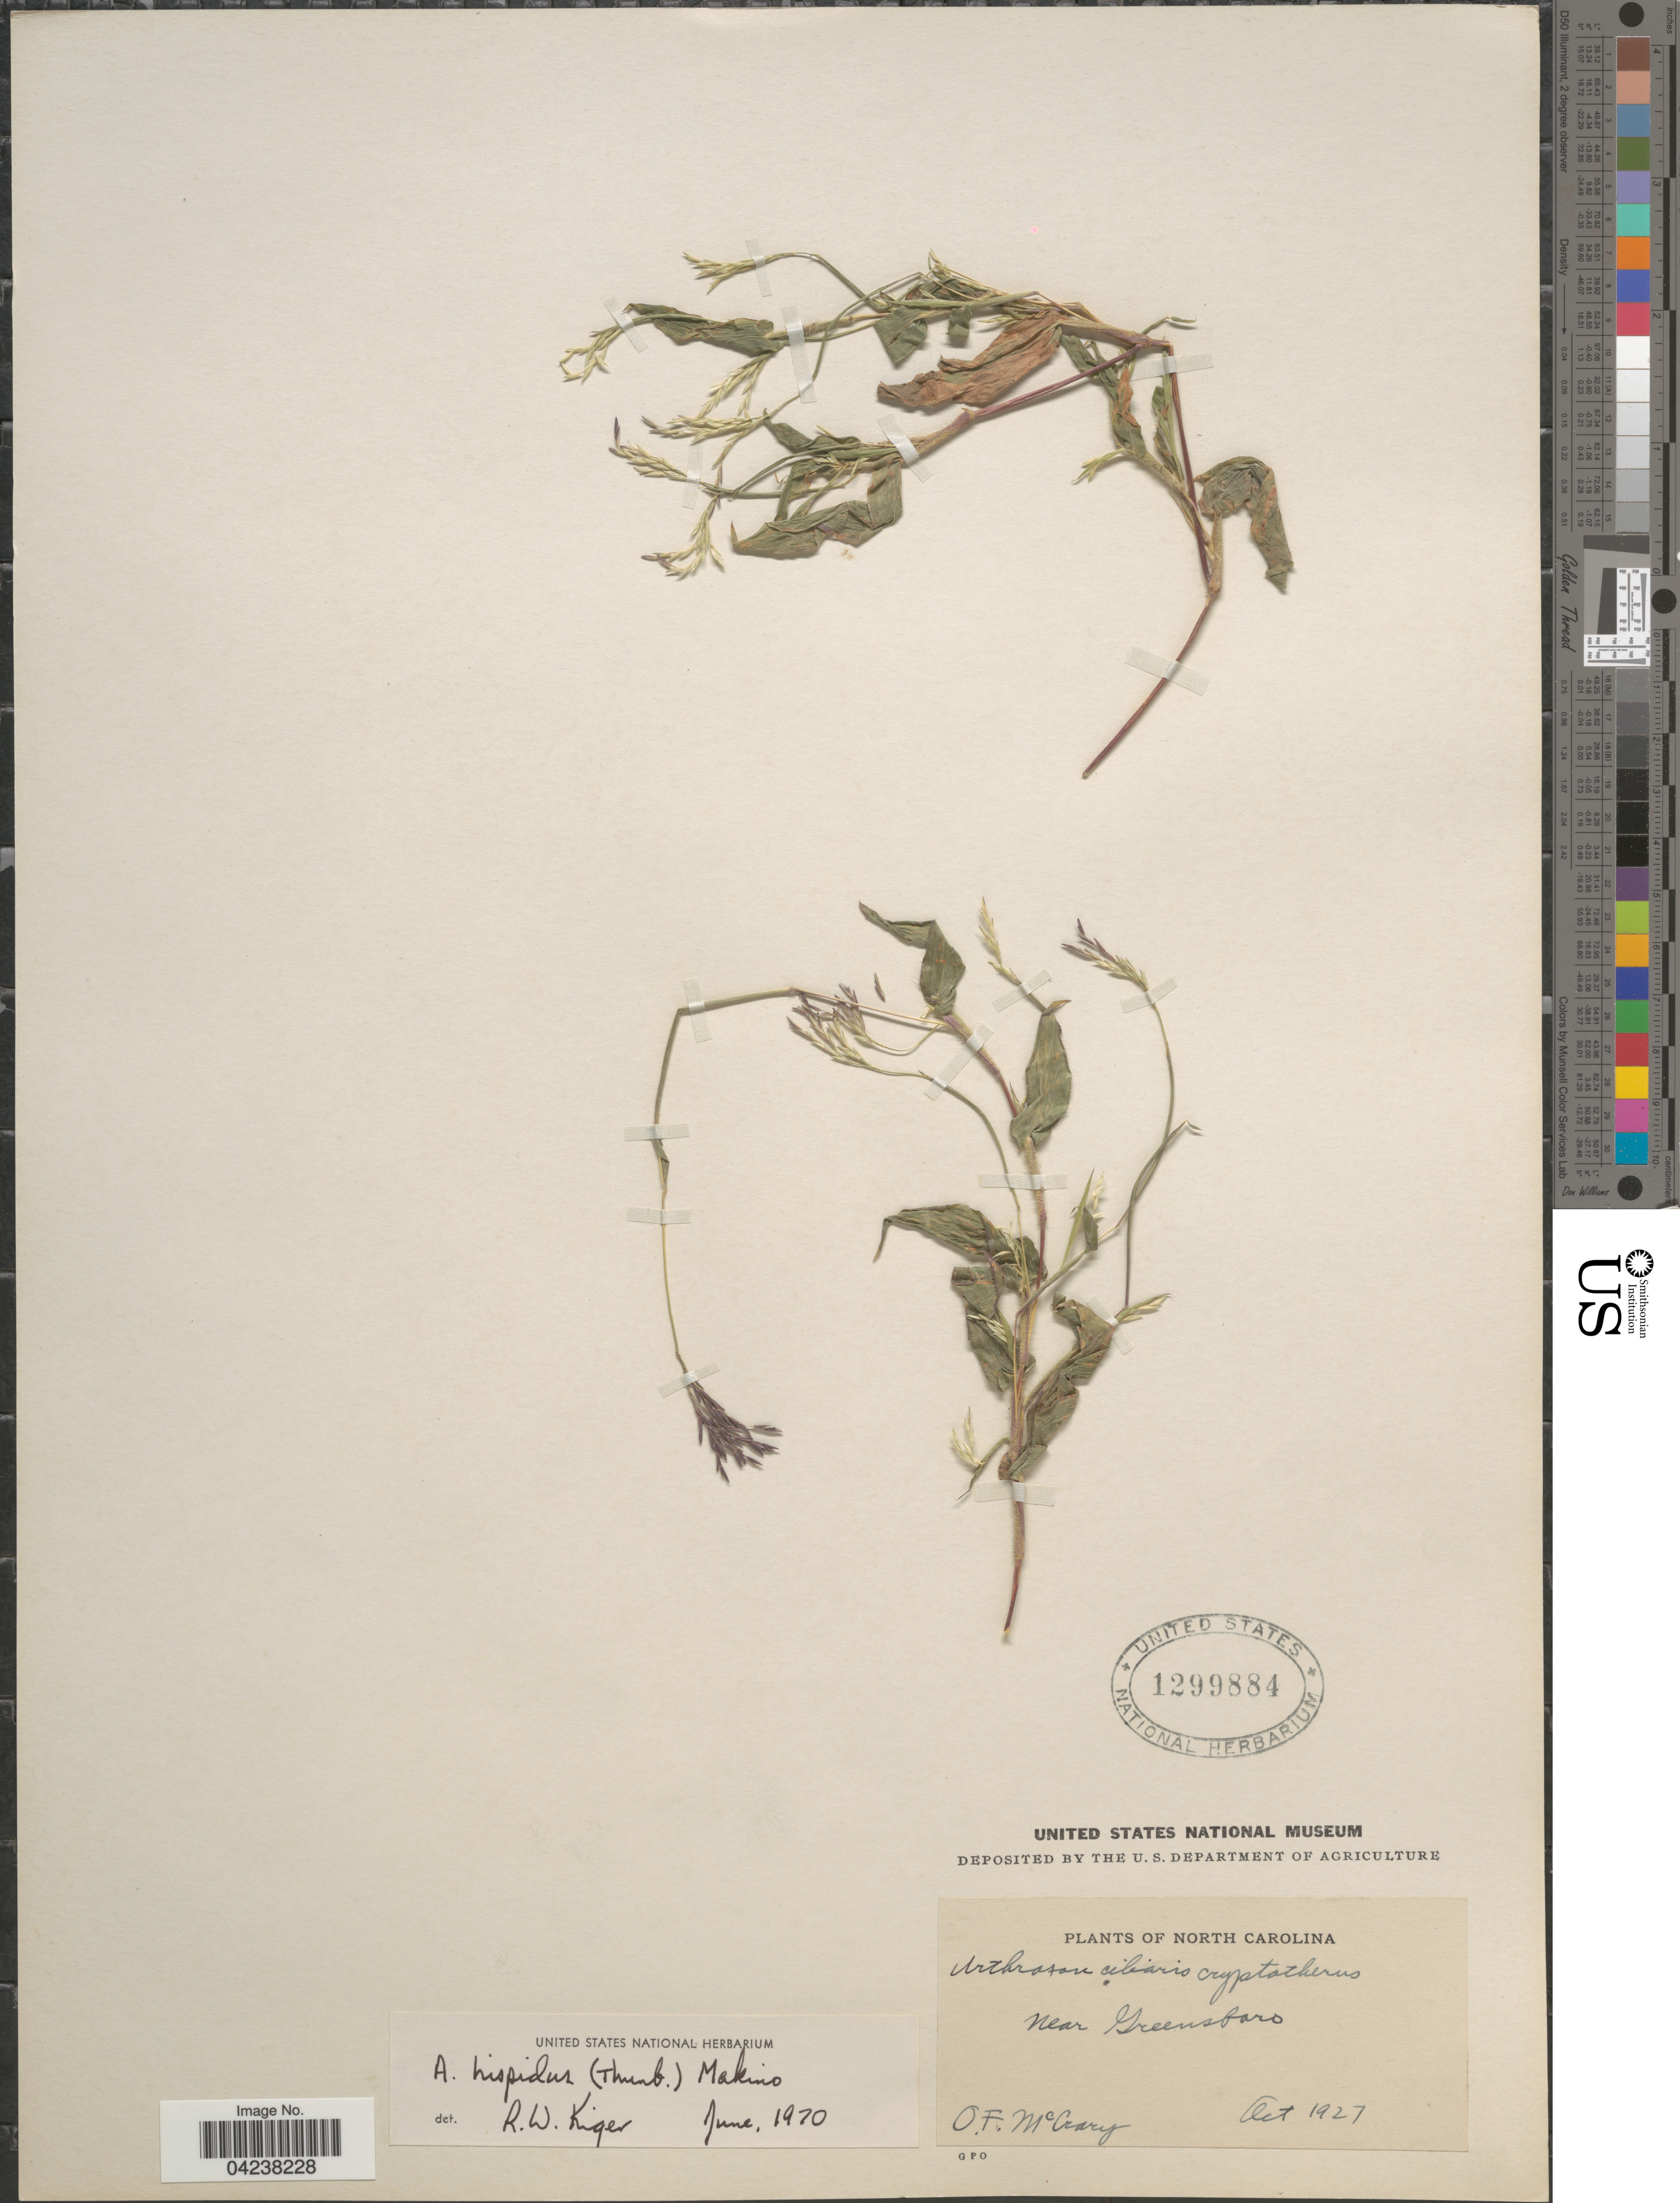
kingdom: Plantae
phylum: Tracheophyta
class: Liliopsida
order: Poales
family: Poaceae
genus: Arthraxon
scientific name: Arthraxon hispidus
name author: (Thunb.) Makino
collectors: O. McCrary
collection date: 1927-10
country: United States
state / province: North Carolina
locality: Near Greensboro.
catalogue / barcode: US 1299884